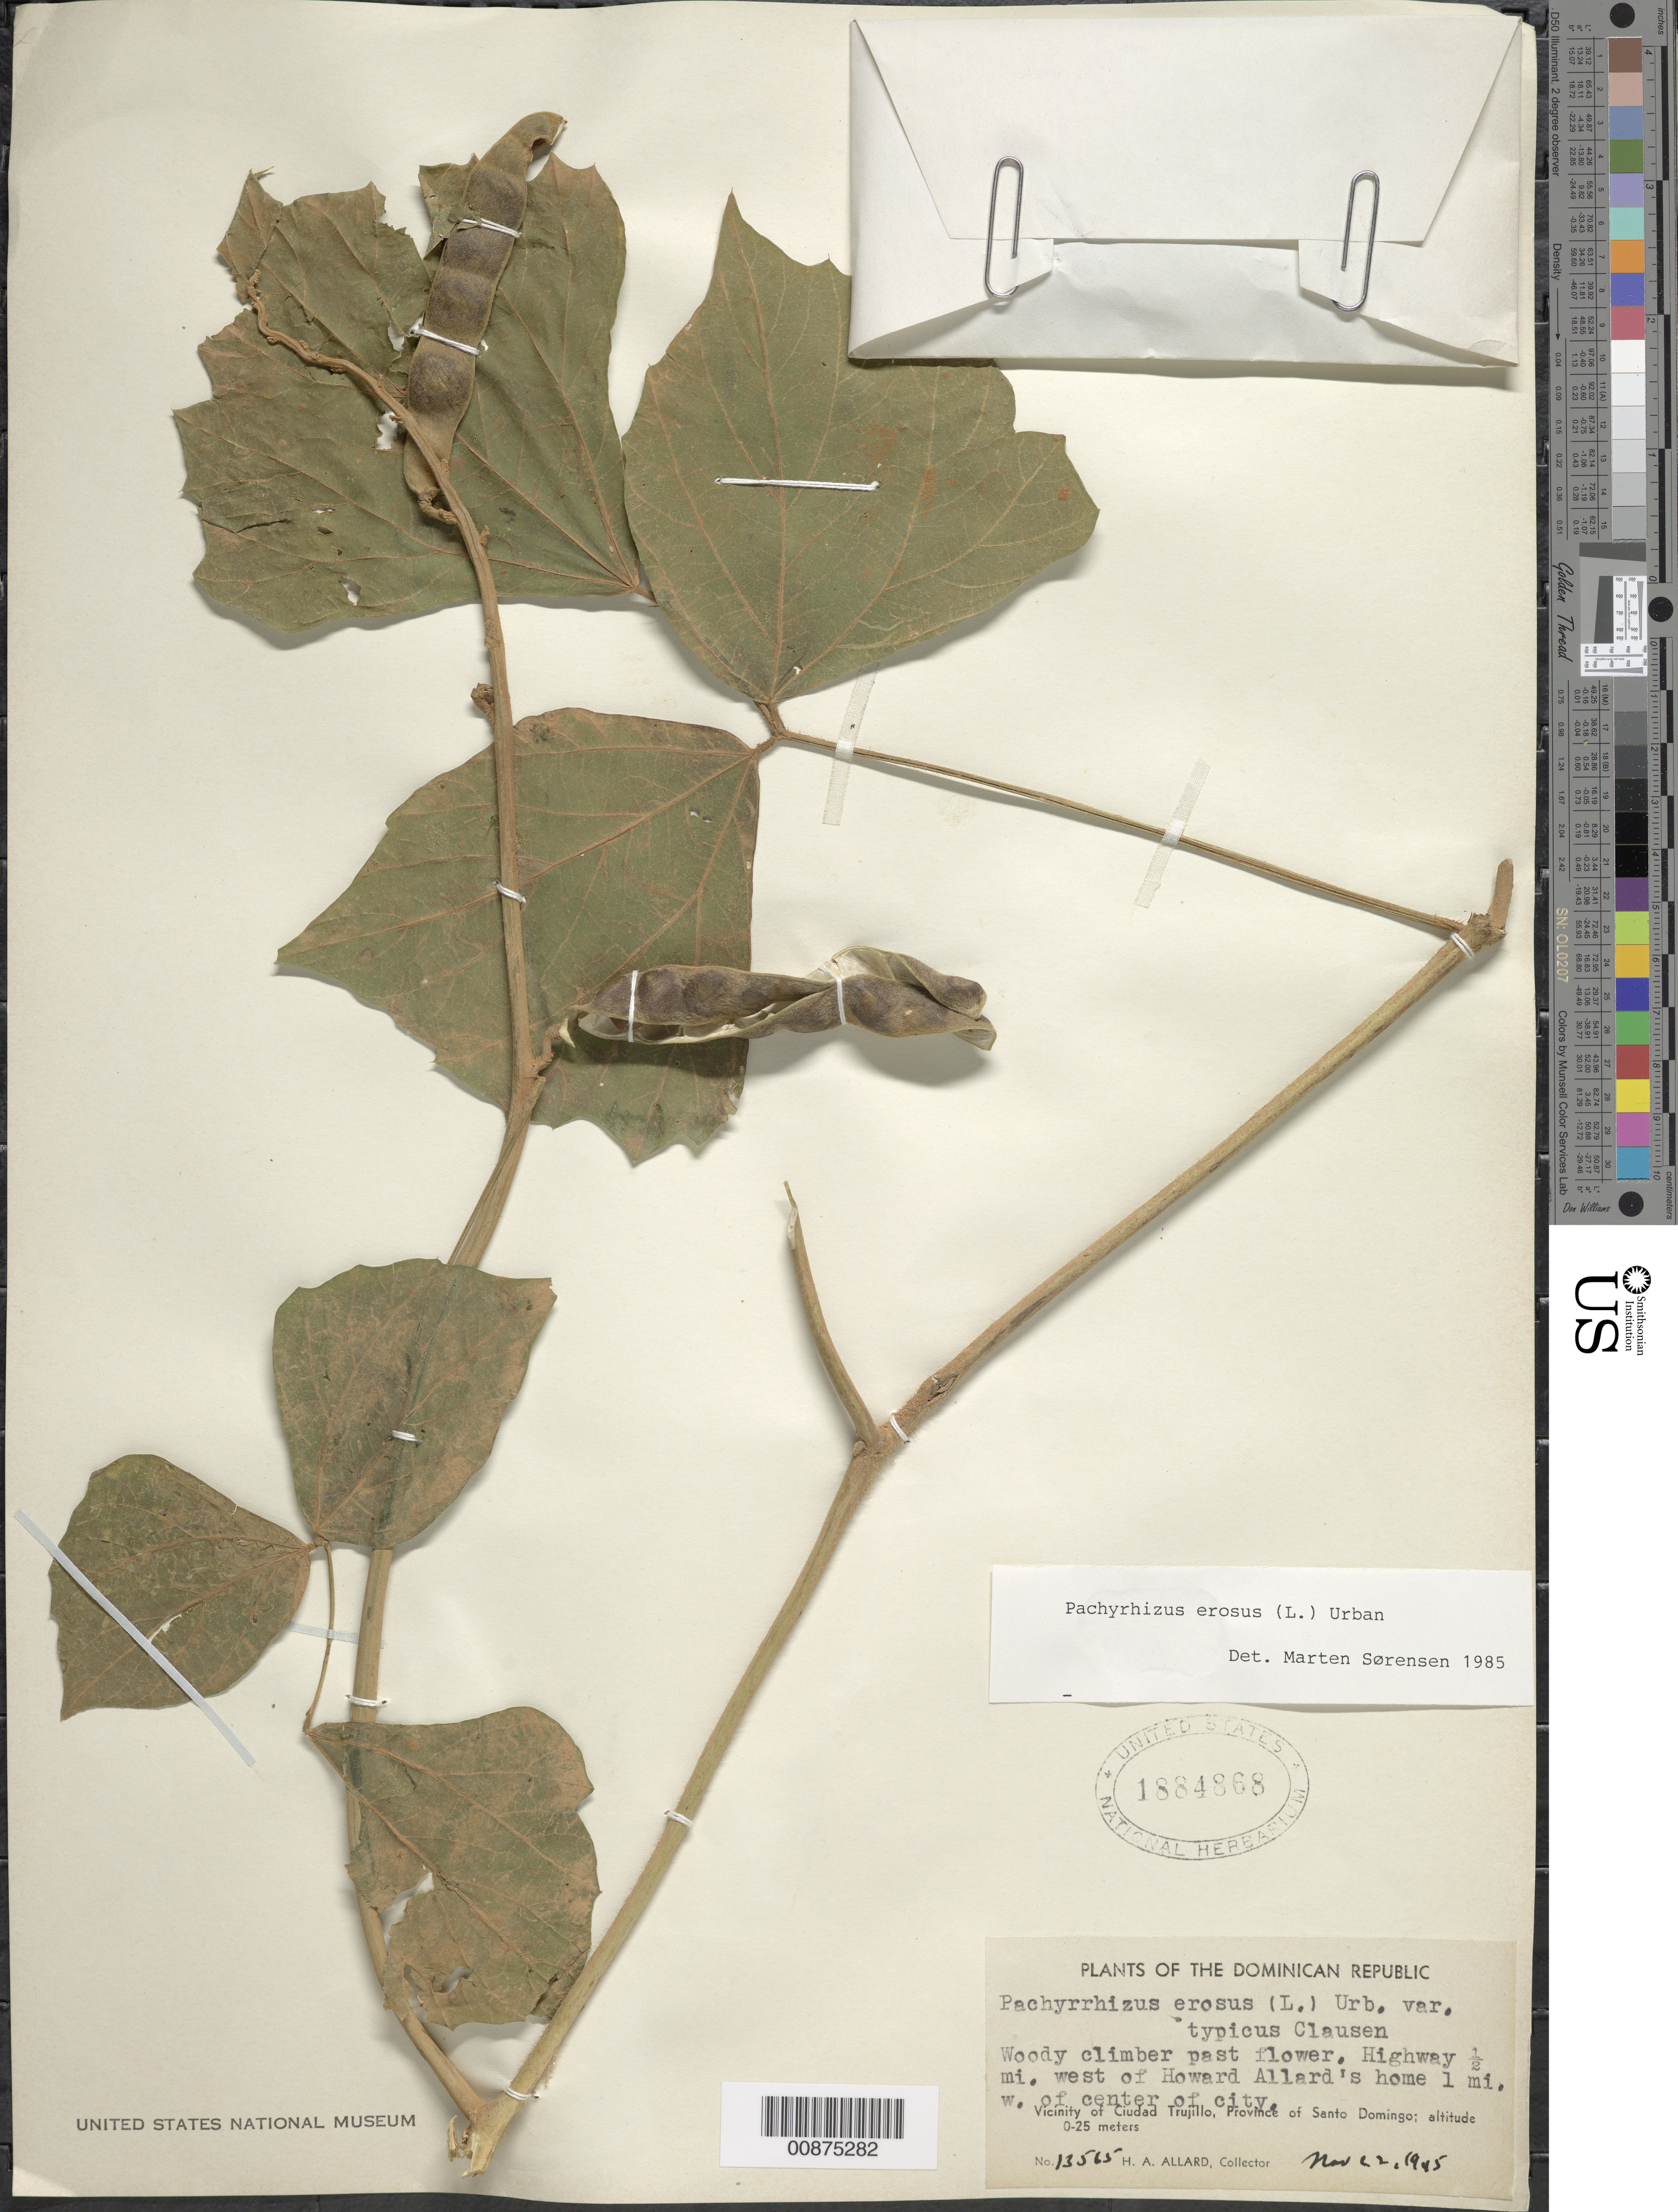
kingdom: Plantae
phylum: Tracheophyta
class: Magnoliopsida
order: Fabales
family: Fabaceae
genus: Pachyrhizus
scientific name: Pachyrhizus erosus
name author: (L.) Urb.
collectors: H. A. Allard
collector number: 13565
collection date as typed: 22 Nov 1945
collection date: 1945-11-22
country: Dominican Republic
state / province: Distrito Nacional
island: Hispaniola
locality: Vicinity of Ciudad Trujillo, Province of Santo Domingo (obsolete). Highway ½ mi. west of Howard Allard's home, 1 mi. W of center of city.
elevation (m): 0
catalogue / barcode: US 1884868